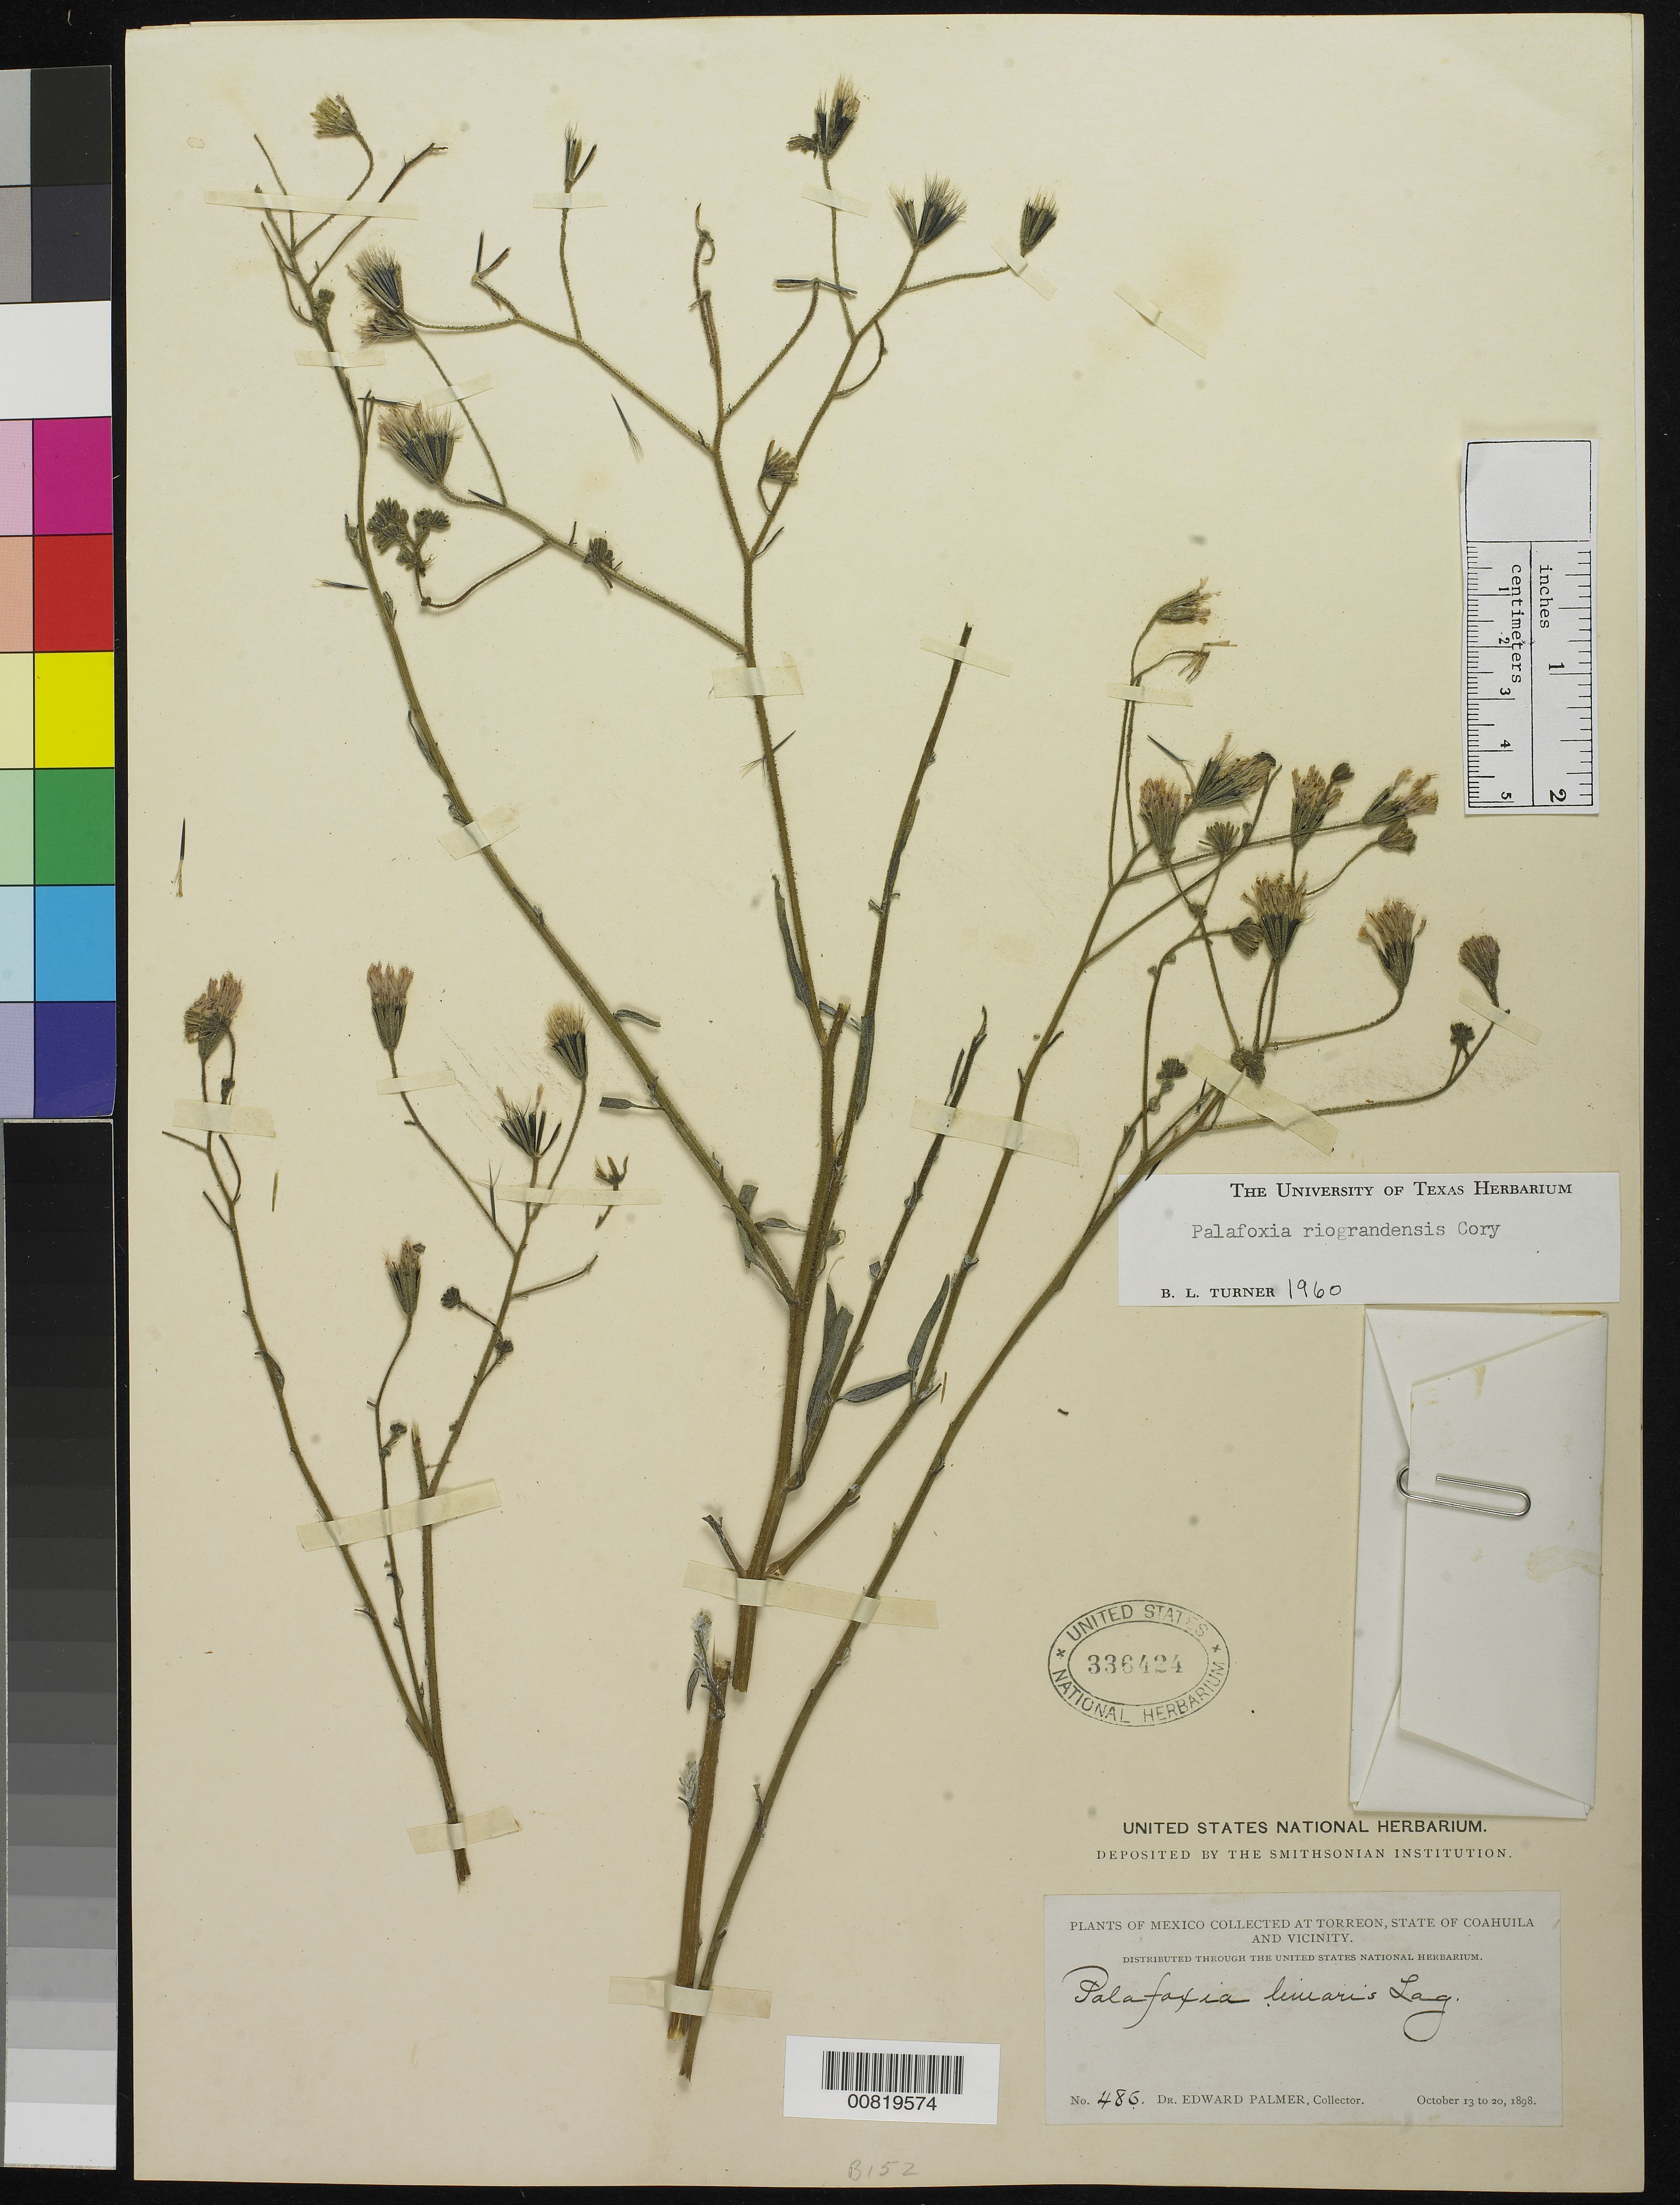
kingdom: Plantae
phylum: Tracheophyta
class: Magnoliopsida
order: Asterales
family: Asteraceae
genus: Palafoxia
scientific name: Palafoxia riograndensis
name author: Cory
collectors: E. Palmer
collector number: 486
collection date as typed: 13 Oct 1898 to 20 Oct 1898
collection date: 1898-10-13/1898-10-20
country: Mexico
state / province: Coahuila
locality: Torreón, Coahuila and vicinity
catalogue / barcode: US 336424